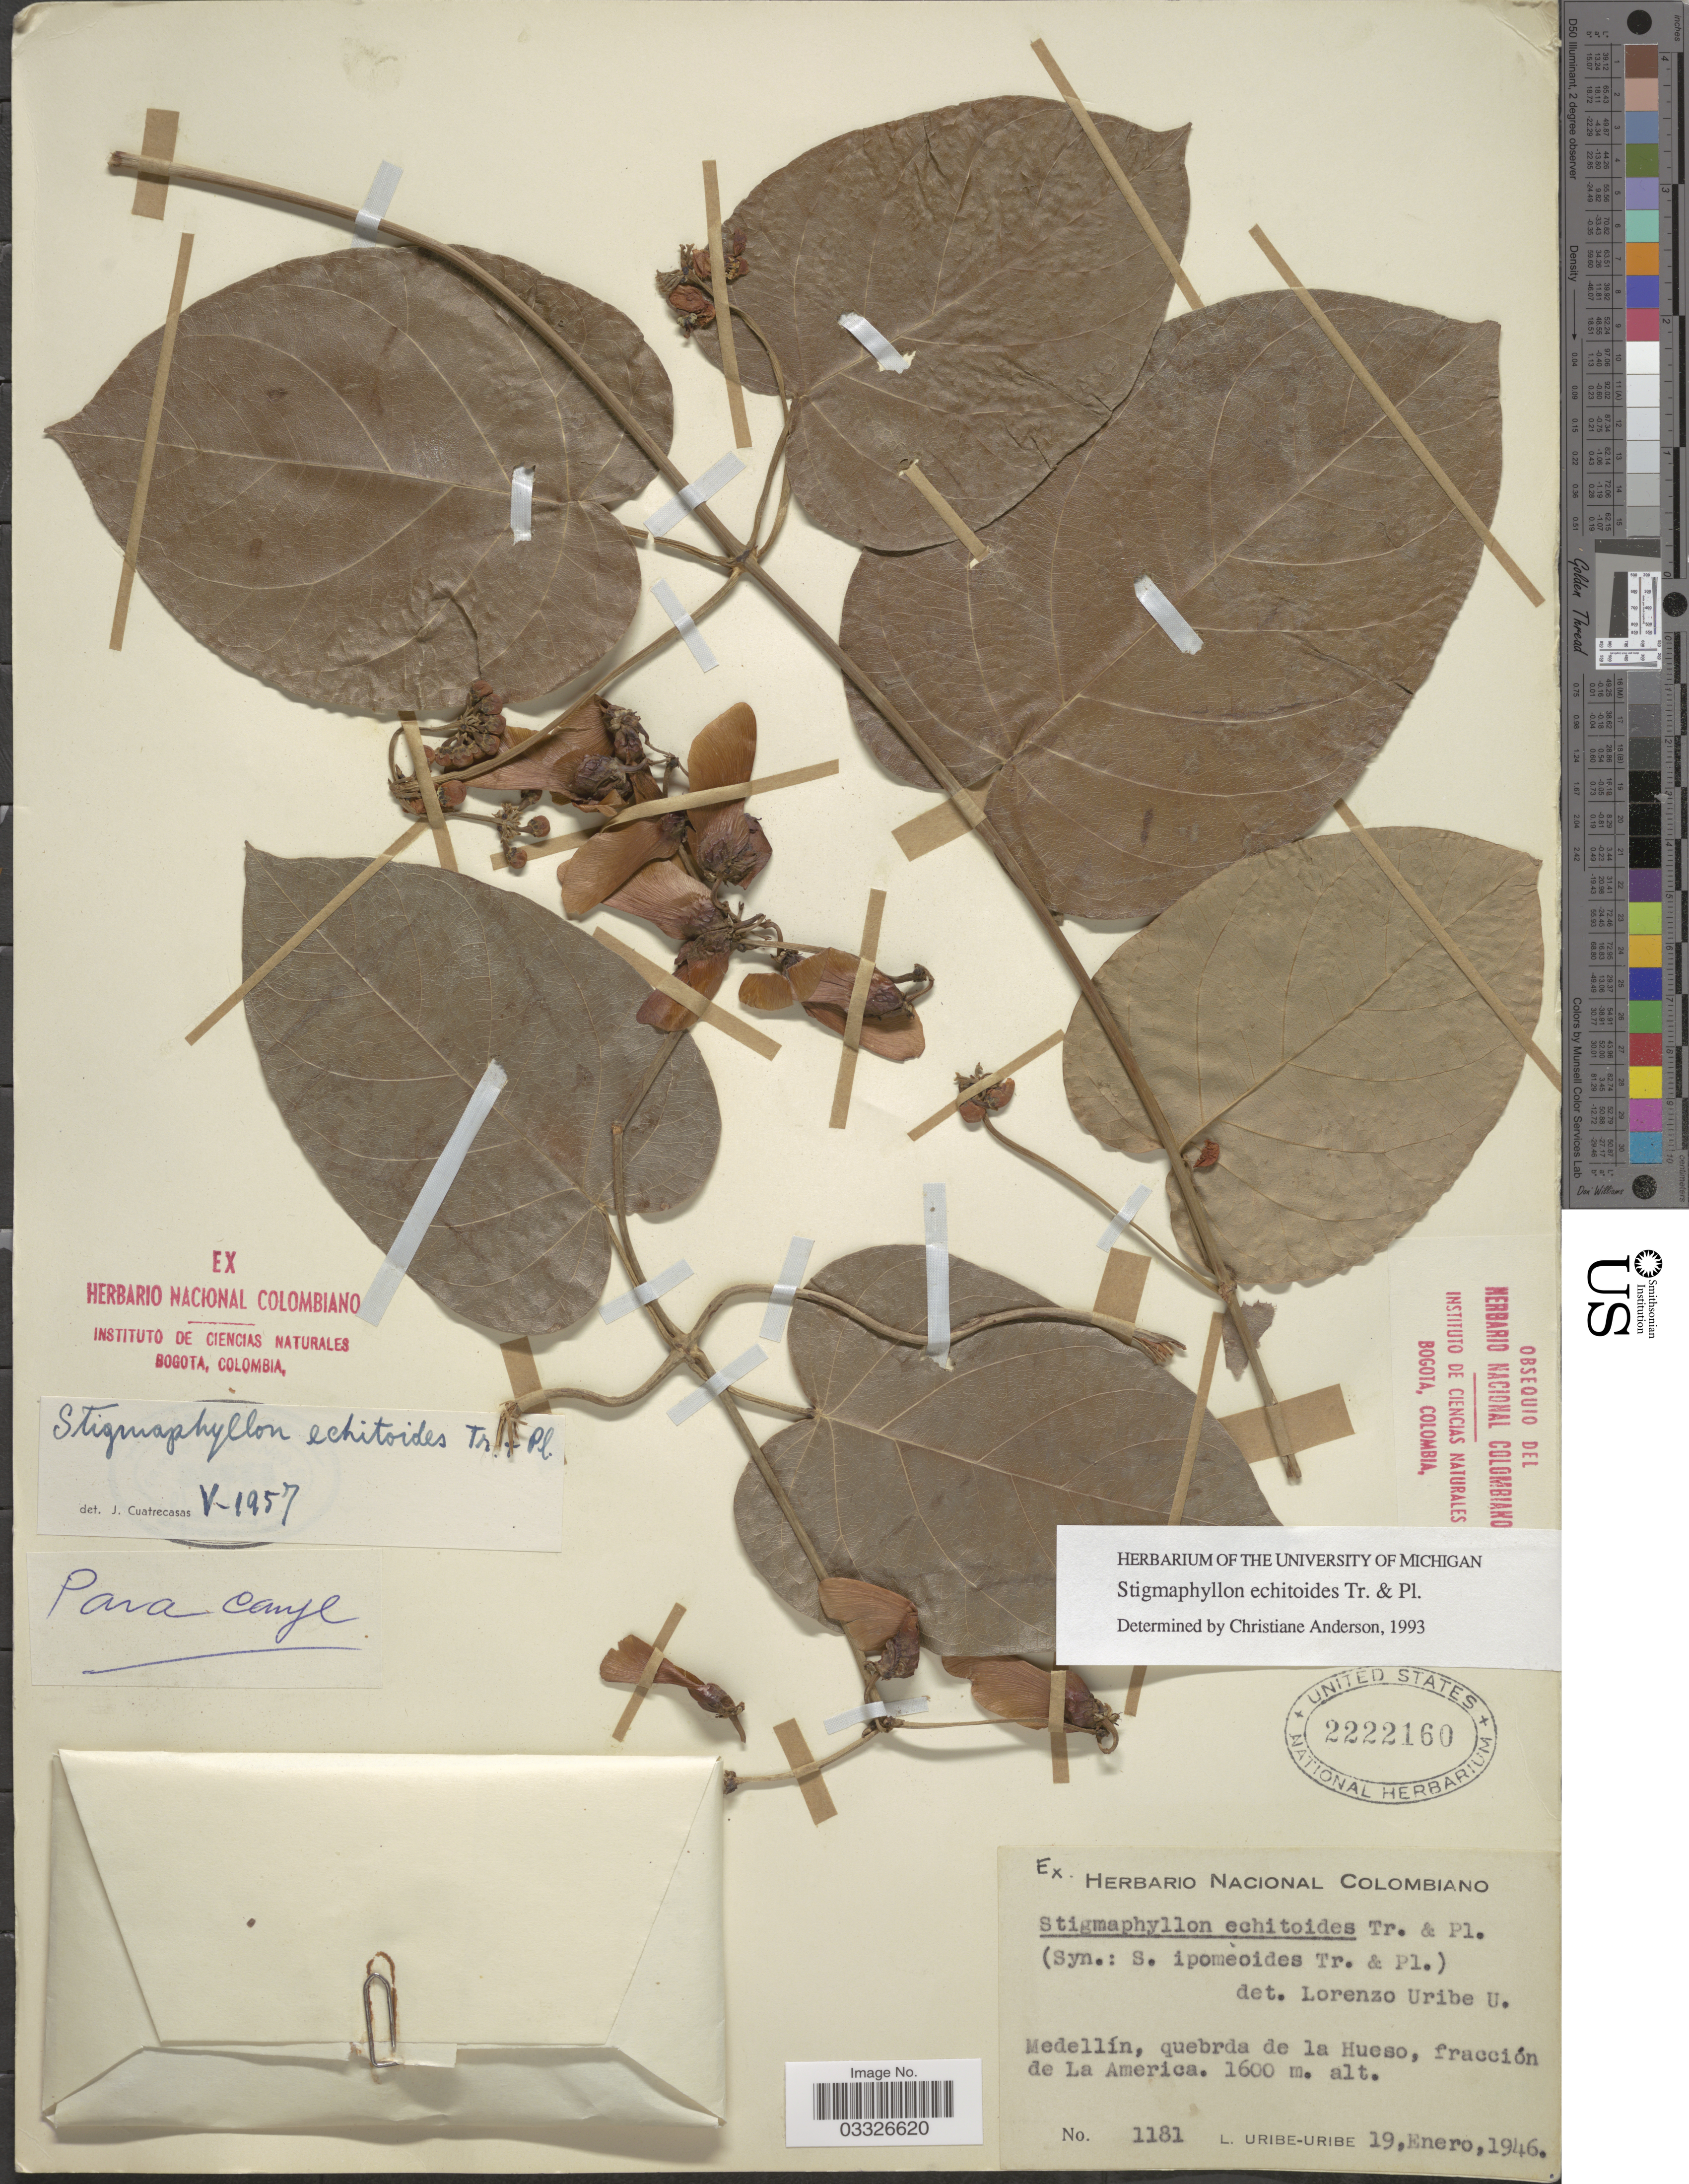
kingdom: Plantae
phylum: Tracheophyta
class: Magnoliopsida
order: Malpighiales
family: Malpighiaceae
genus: Stigmaphyllon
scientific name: Stigmaphyllon echitoides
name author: Triana & Planch.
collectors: L. Uribe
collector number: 1181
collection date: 1946-01-19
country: Colombia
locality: Medllín, quebrda de la Hueso, fracción de La America.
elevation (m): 1600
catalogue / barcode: US 2222160